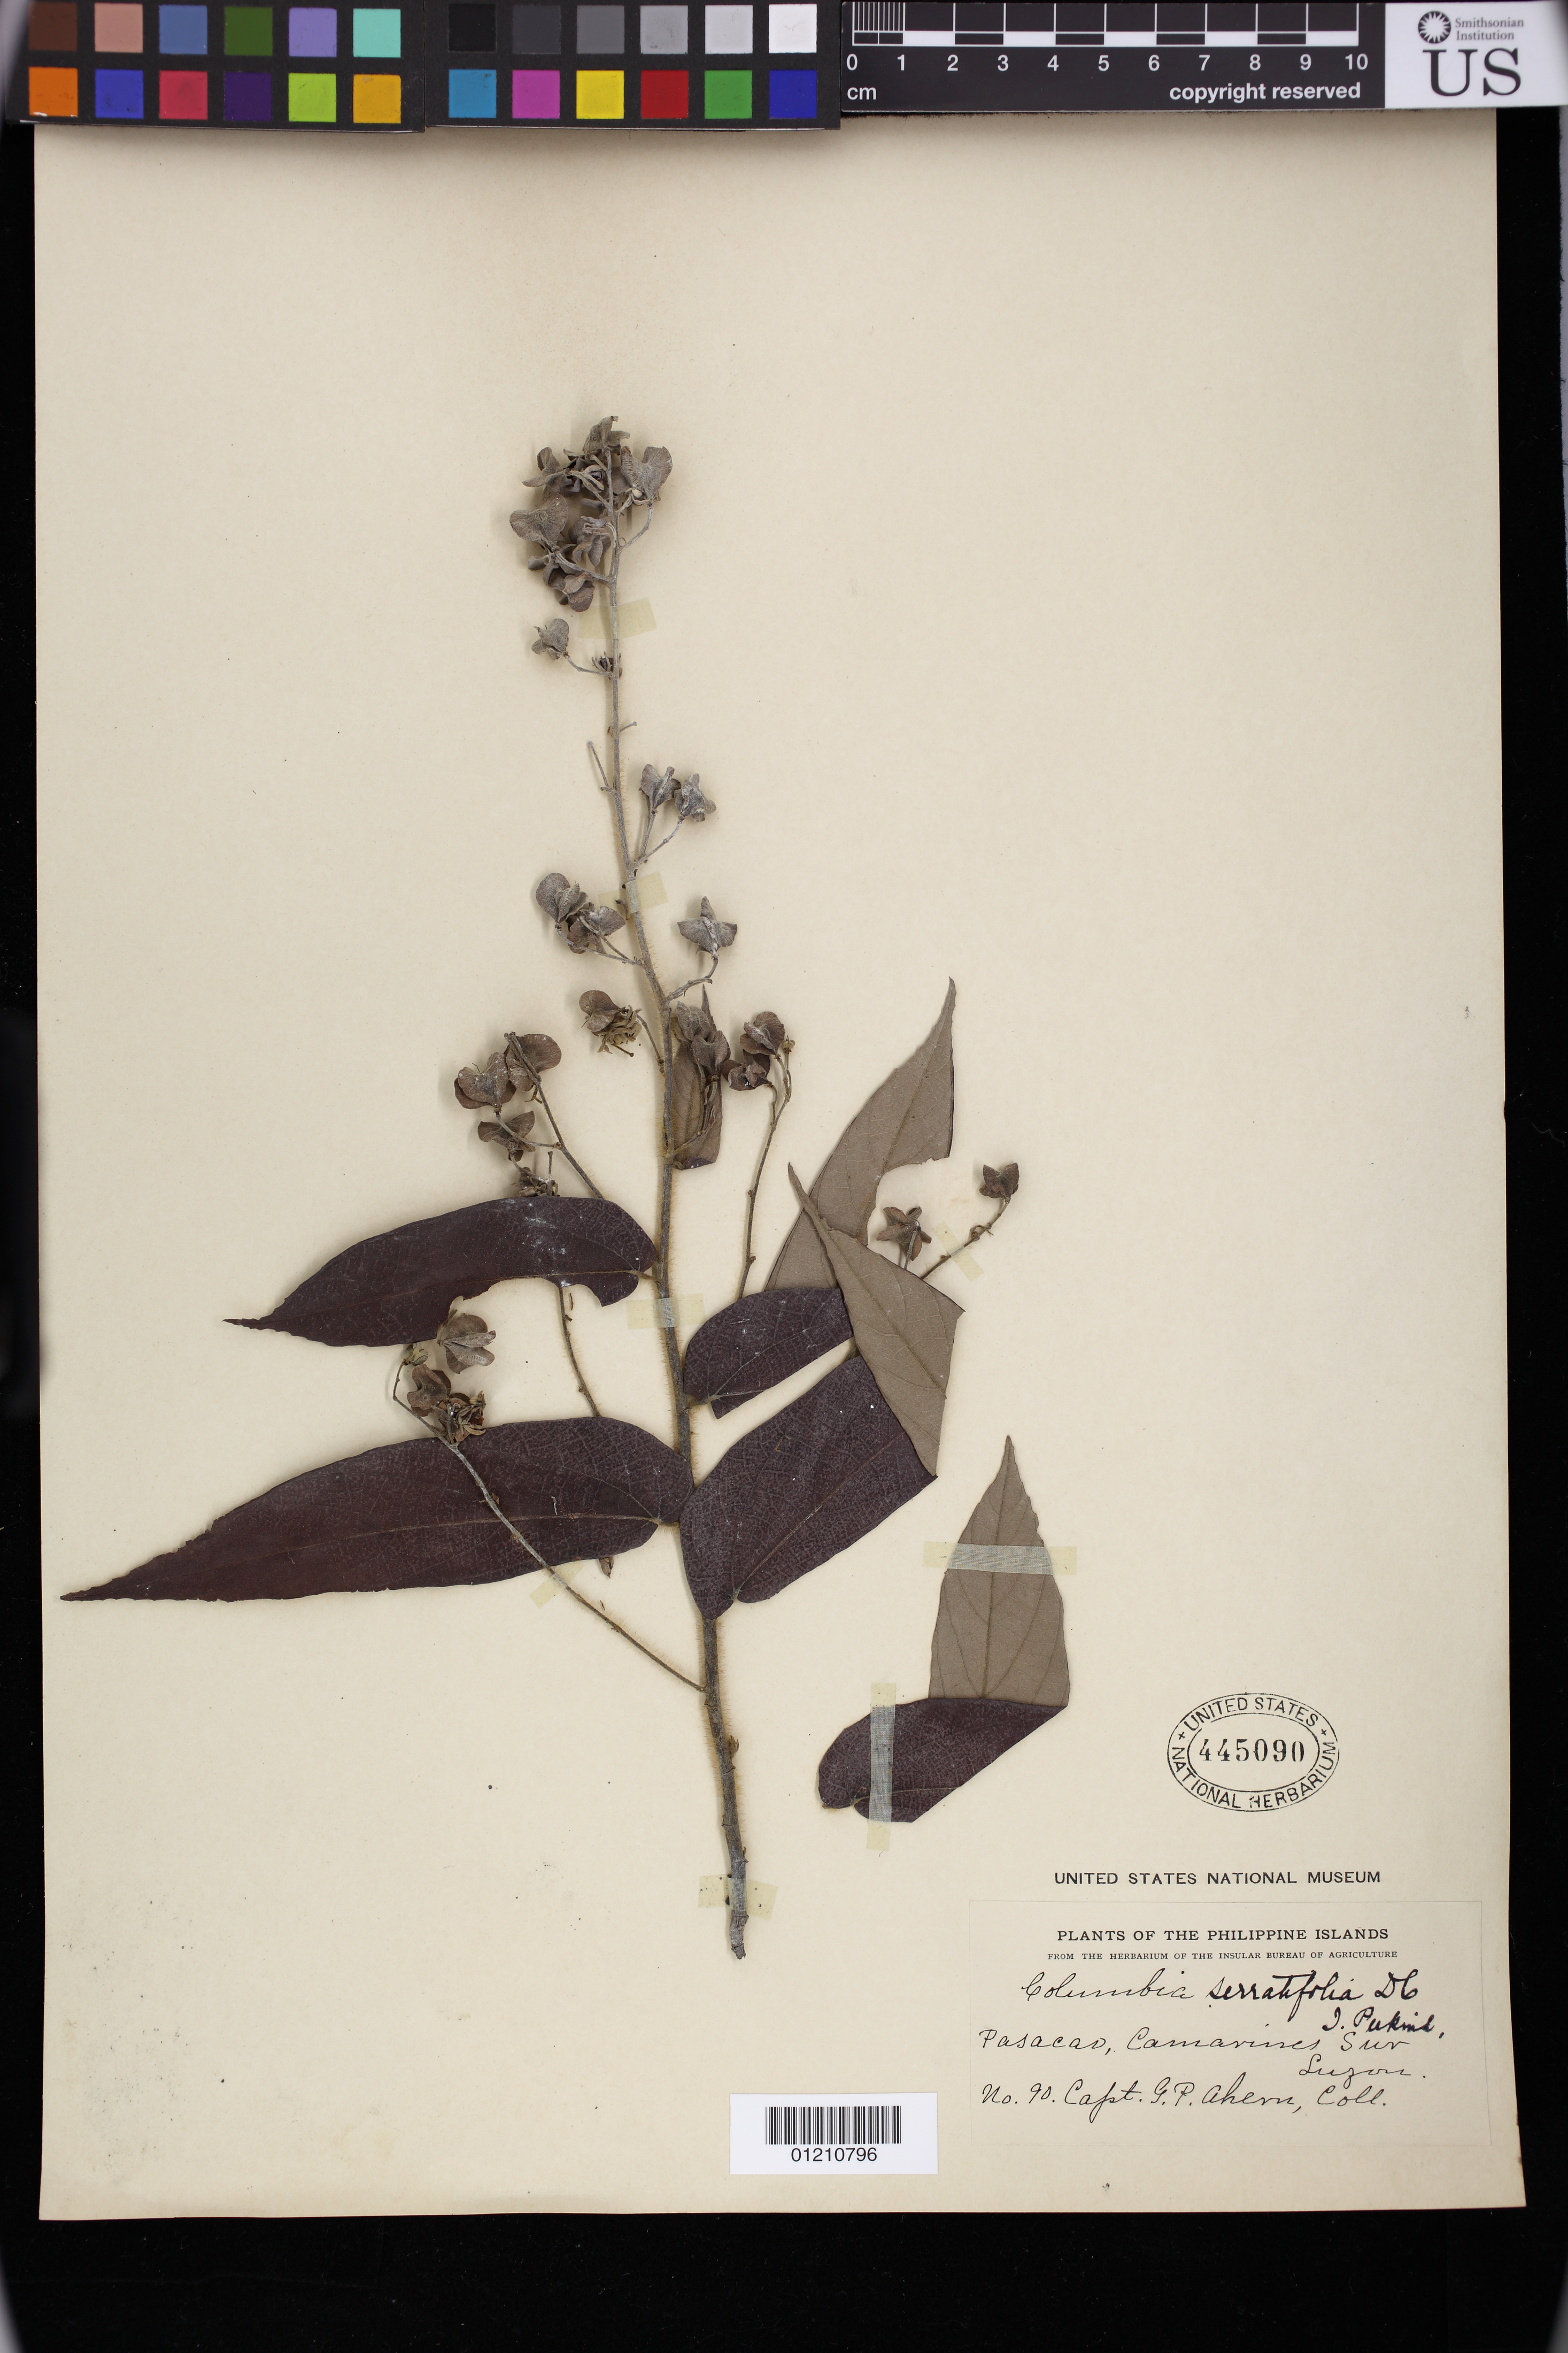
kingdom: Plantae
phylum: Tracheophyta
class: Magnoliopsida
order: Malvales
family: Malvaceae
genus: Colona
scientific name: Colona serratifolia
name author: Cav.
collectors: G. Ahern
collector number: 90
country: Philippines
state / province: Bicol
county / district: Camarines Sur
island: Luzon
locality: Pasacao, Camarines Sur, Luzon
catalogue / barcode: US 445090